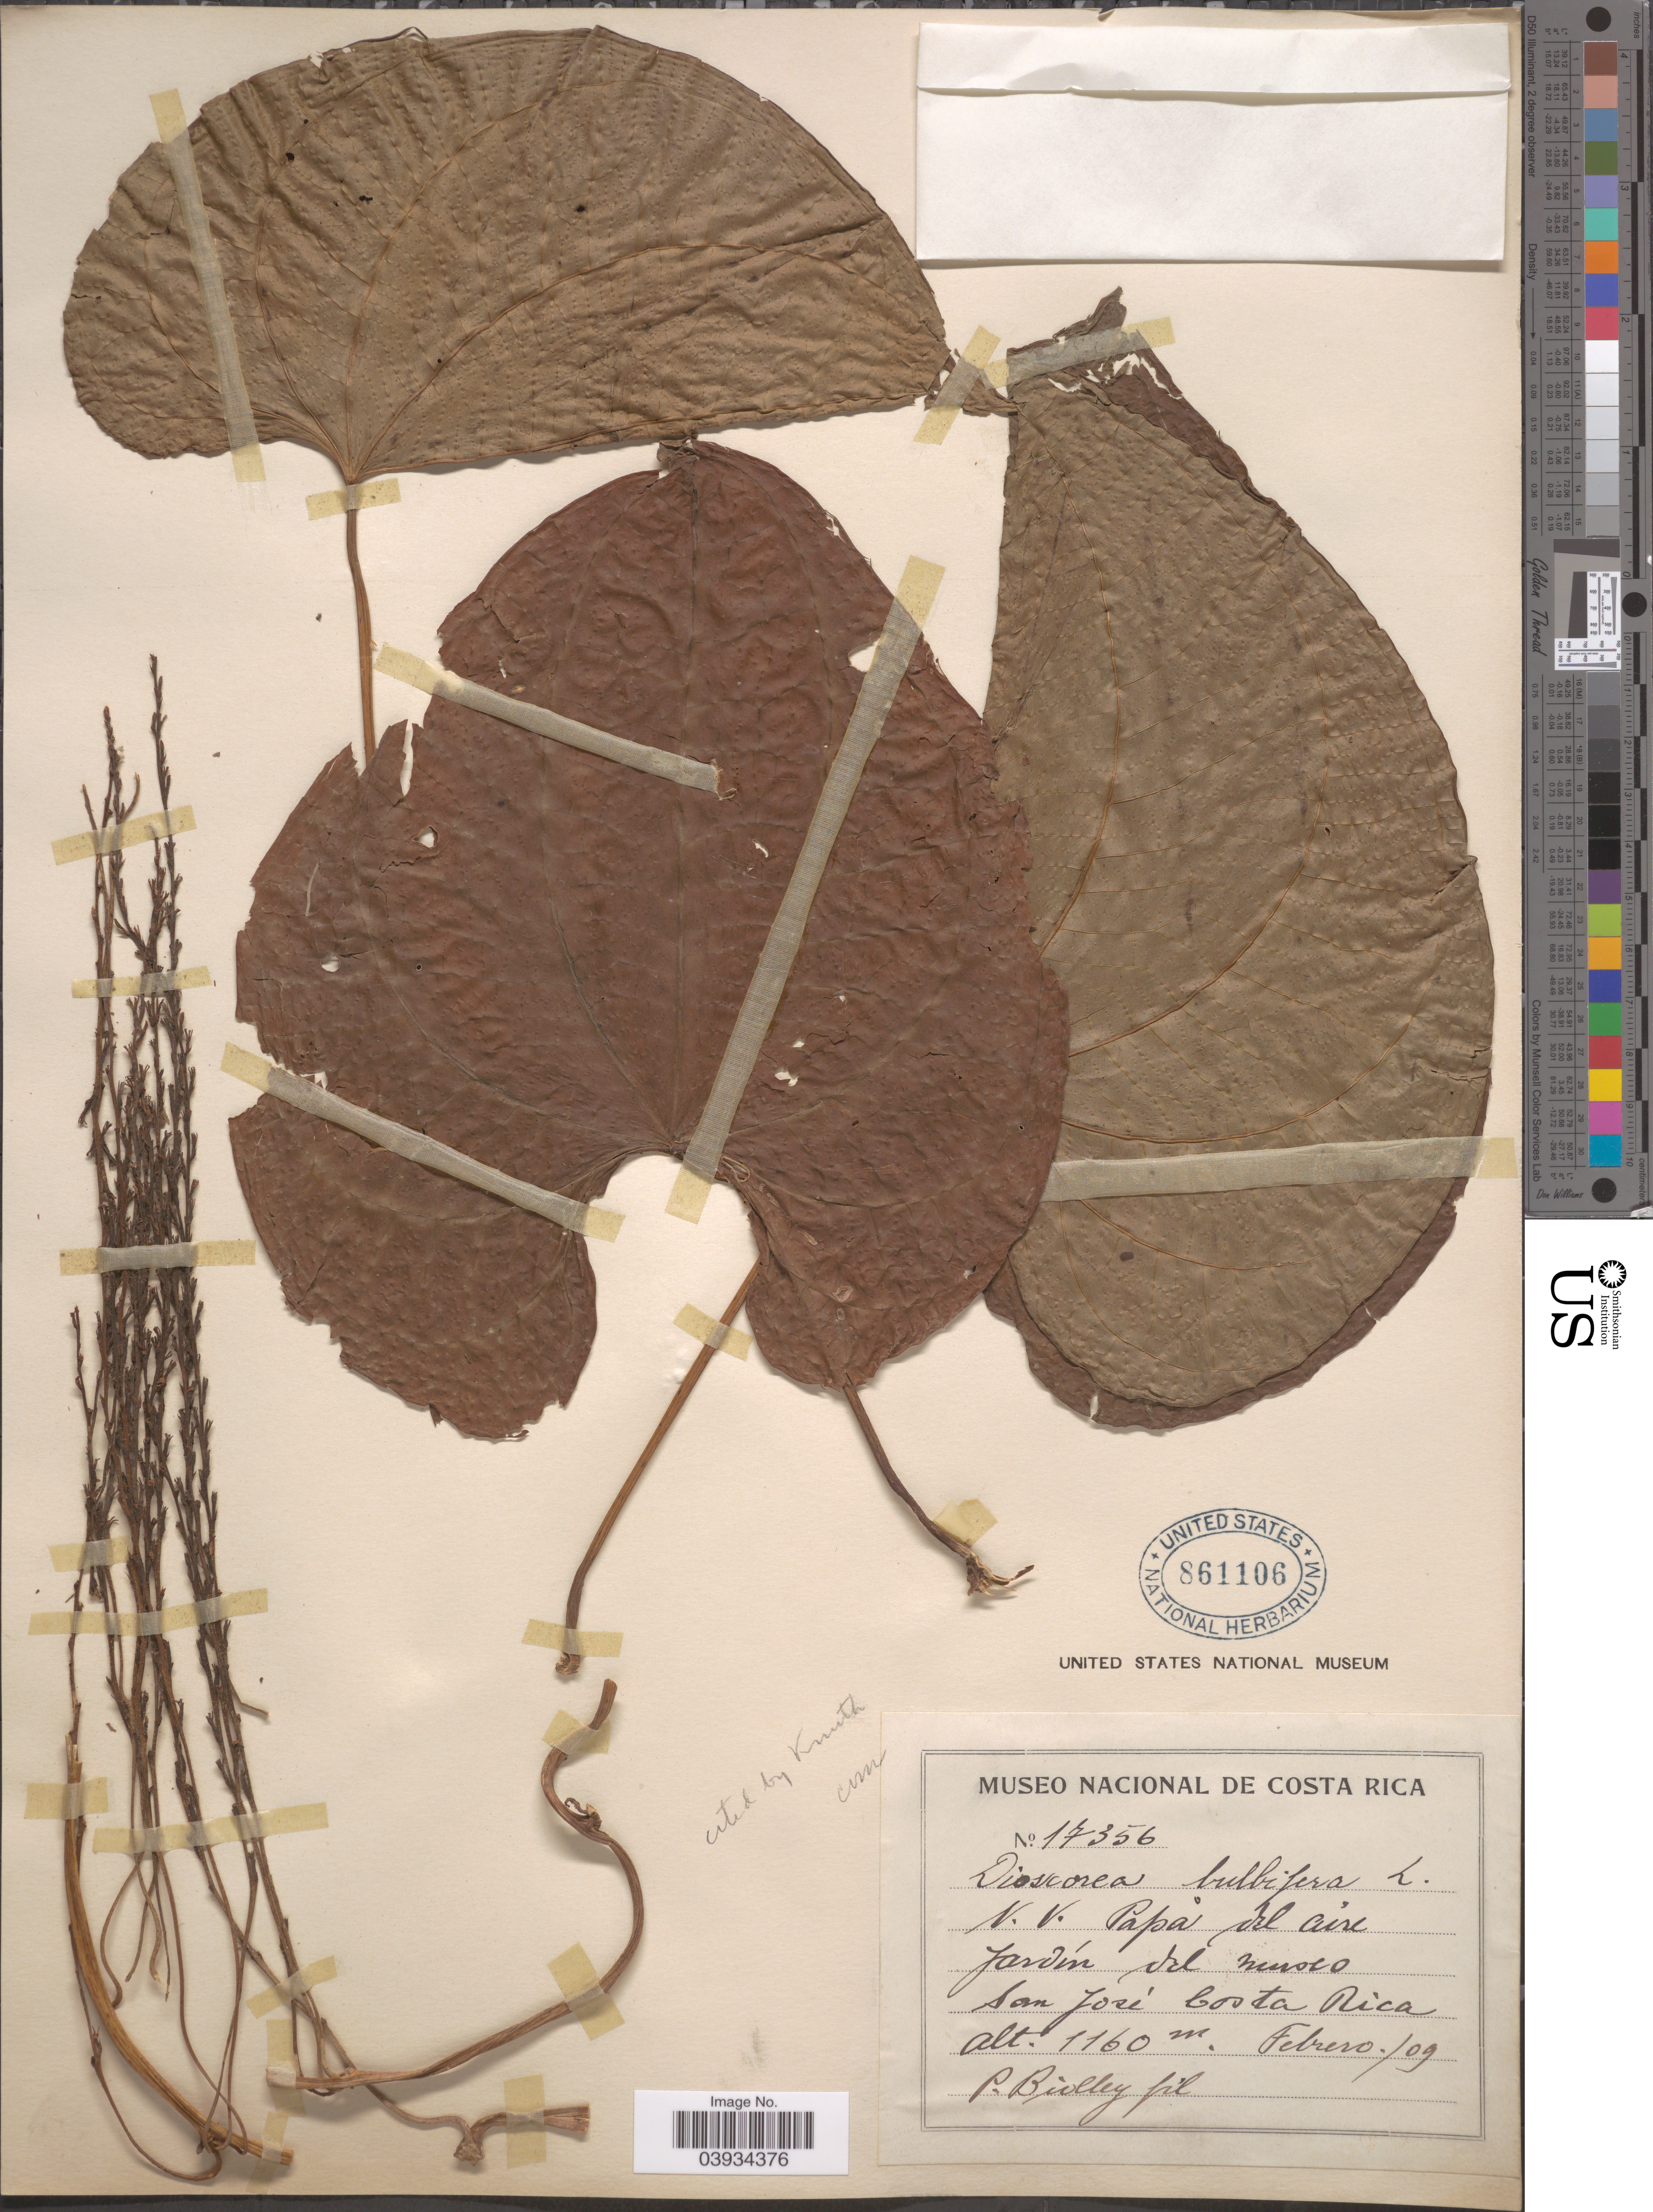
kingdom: Plantae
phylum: Tracheophyta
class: Liliopsida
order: Dioscoreales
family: Dioscoreaceae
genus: Dioscorea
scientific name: Dioscorea bulbifera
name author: L.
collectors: P. Biolley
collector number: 17356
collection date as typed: Transcribed d/m/y: /2/9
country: Costa Rica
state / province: San José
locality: N. V. Papa del aire Jardín del museo.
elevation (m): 1160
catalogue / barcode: US 861106